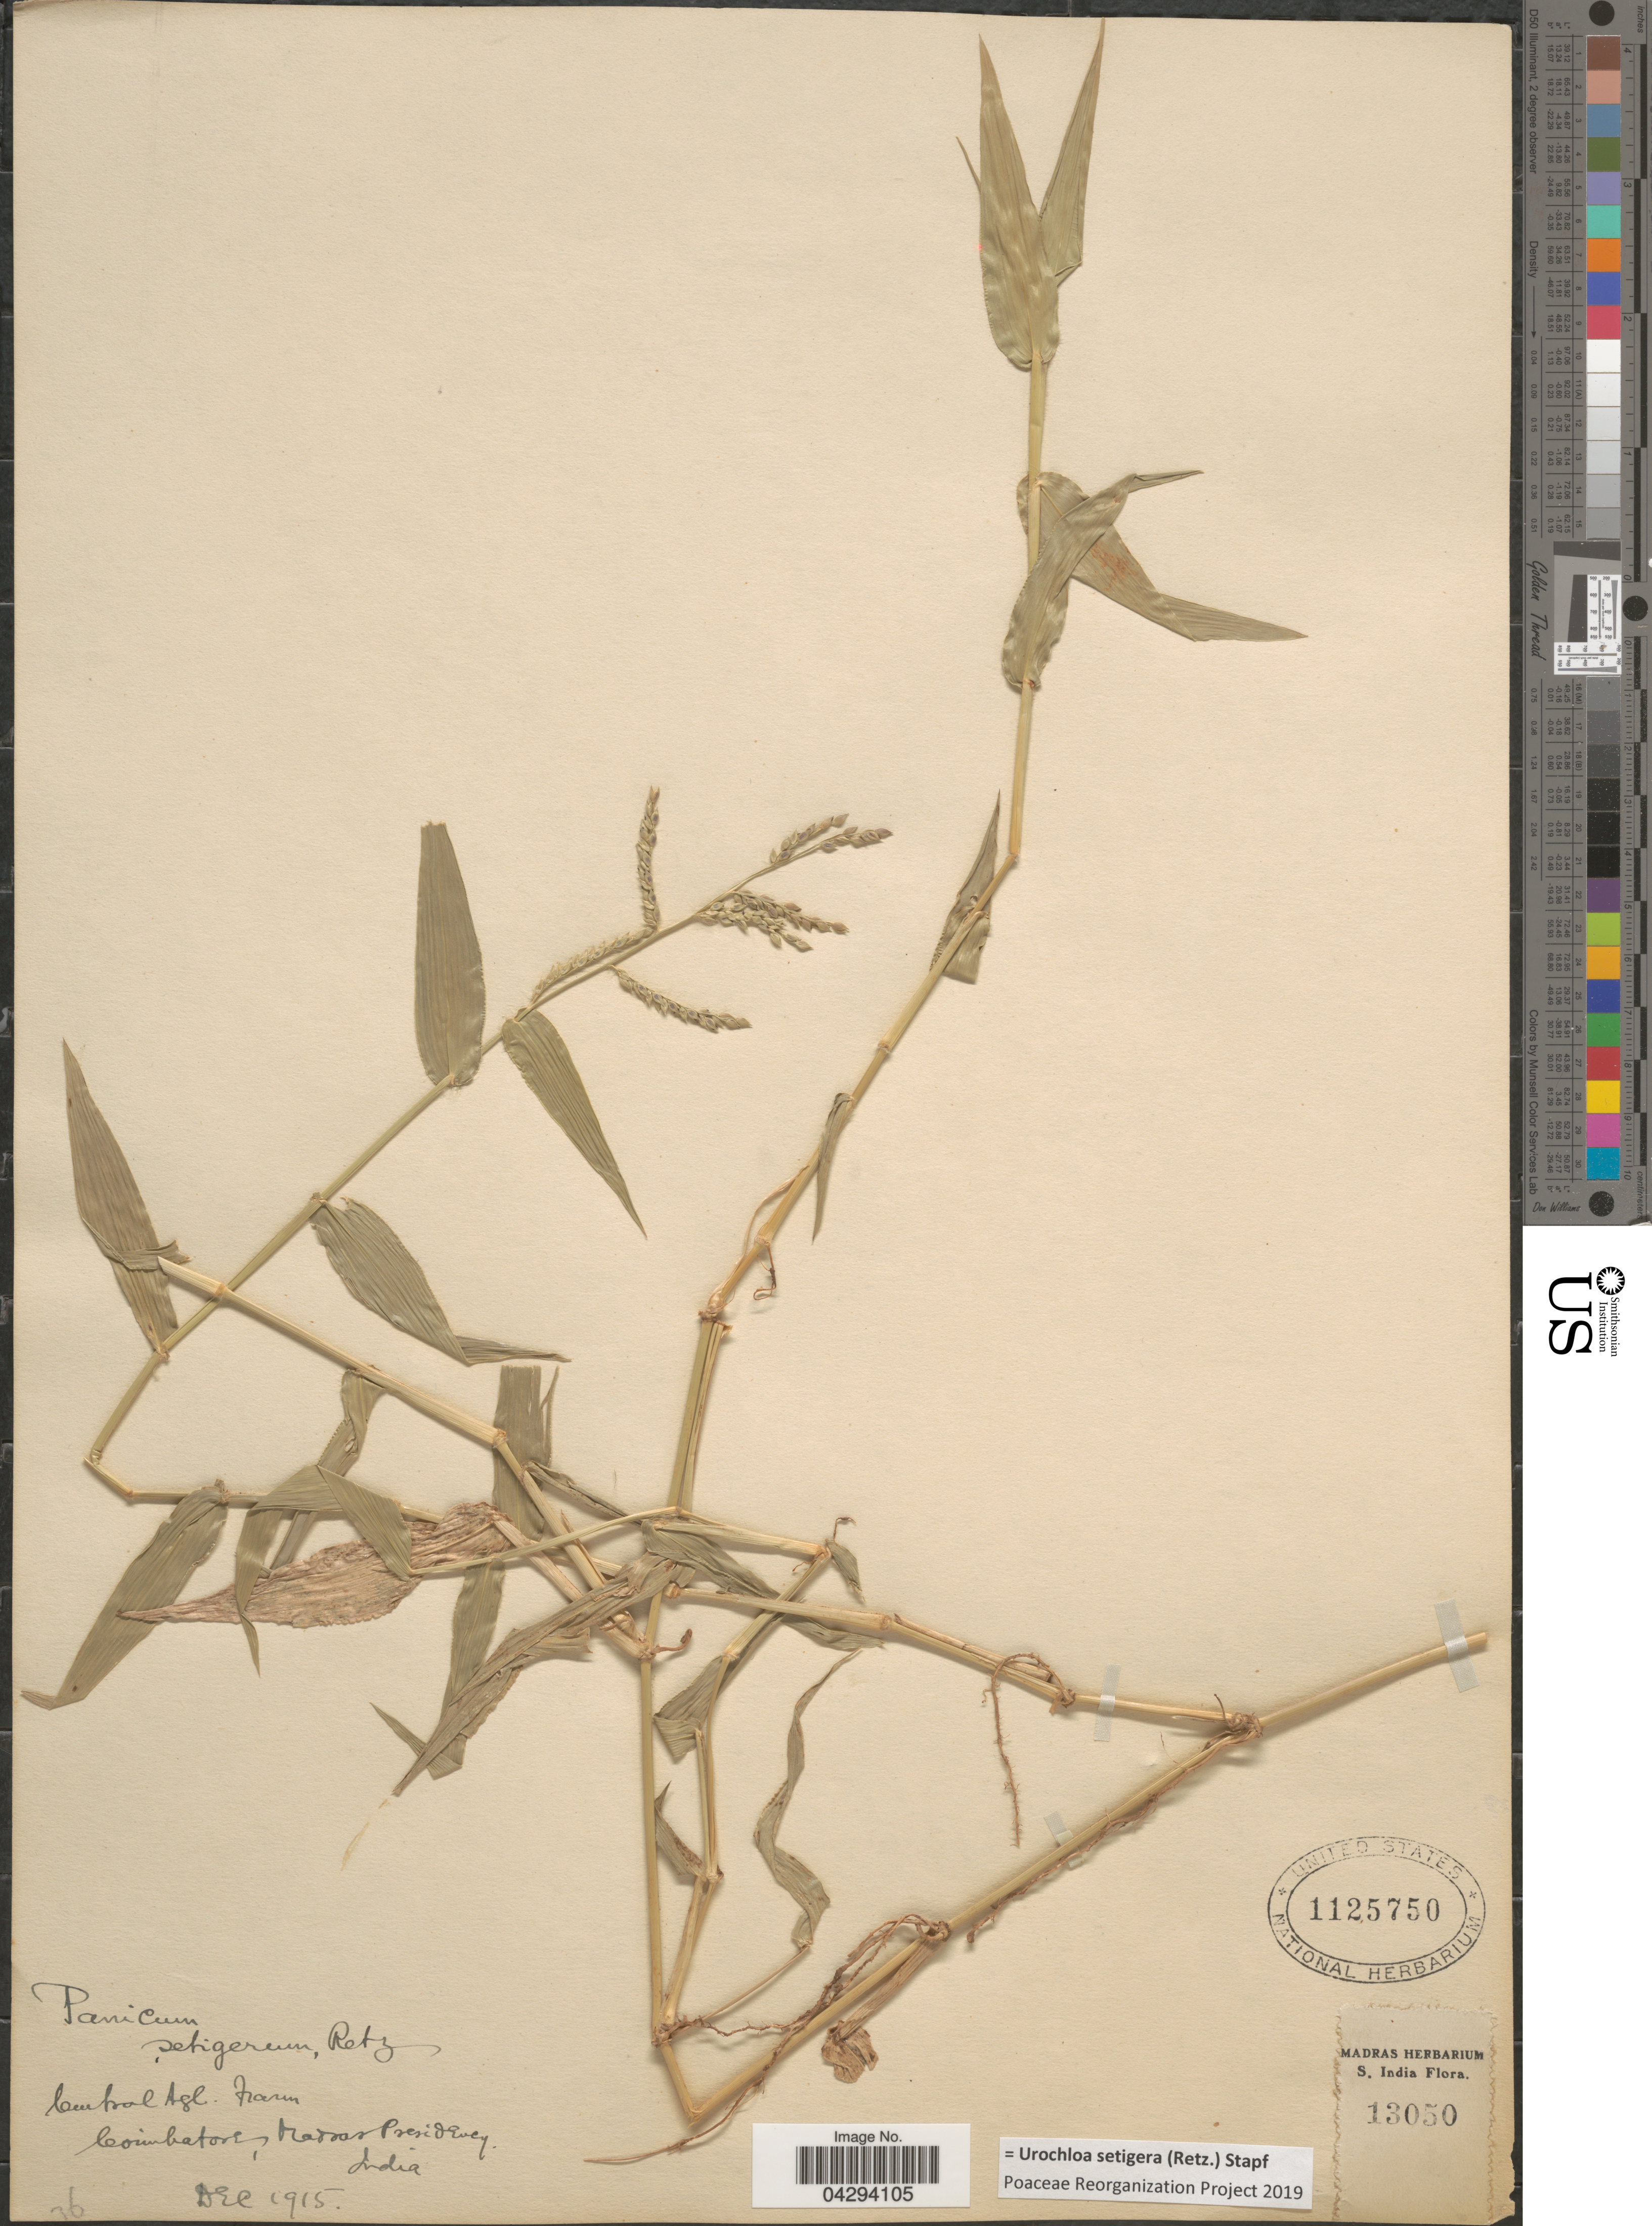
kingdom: Plantae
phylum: Tracheophyta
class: Liliopsida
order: Poales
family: Poaceae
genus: Urochloa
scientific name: Urochloa setigera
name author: (Retz.) Stapf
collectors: Ex herb. Madras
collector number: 13050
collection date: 1915-12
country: India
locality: Central Agl. Farm. Coimbatore, Madras Presidency. S. India.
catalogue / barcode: US 1125750